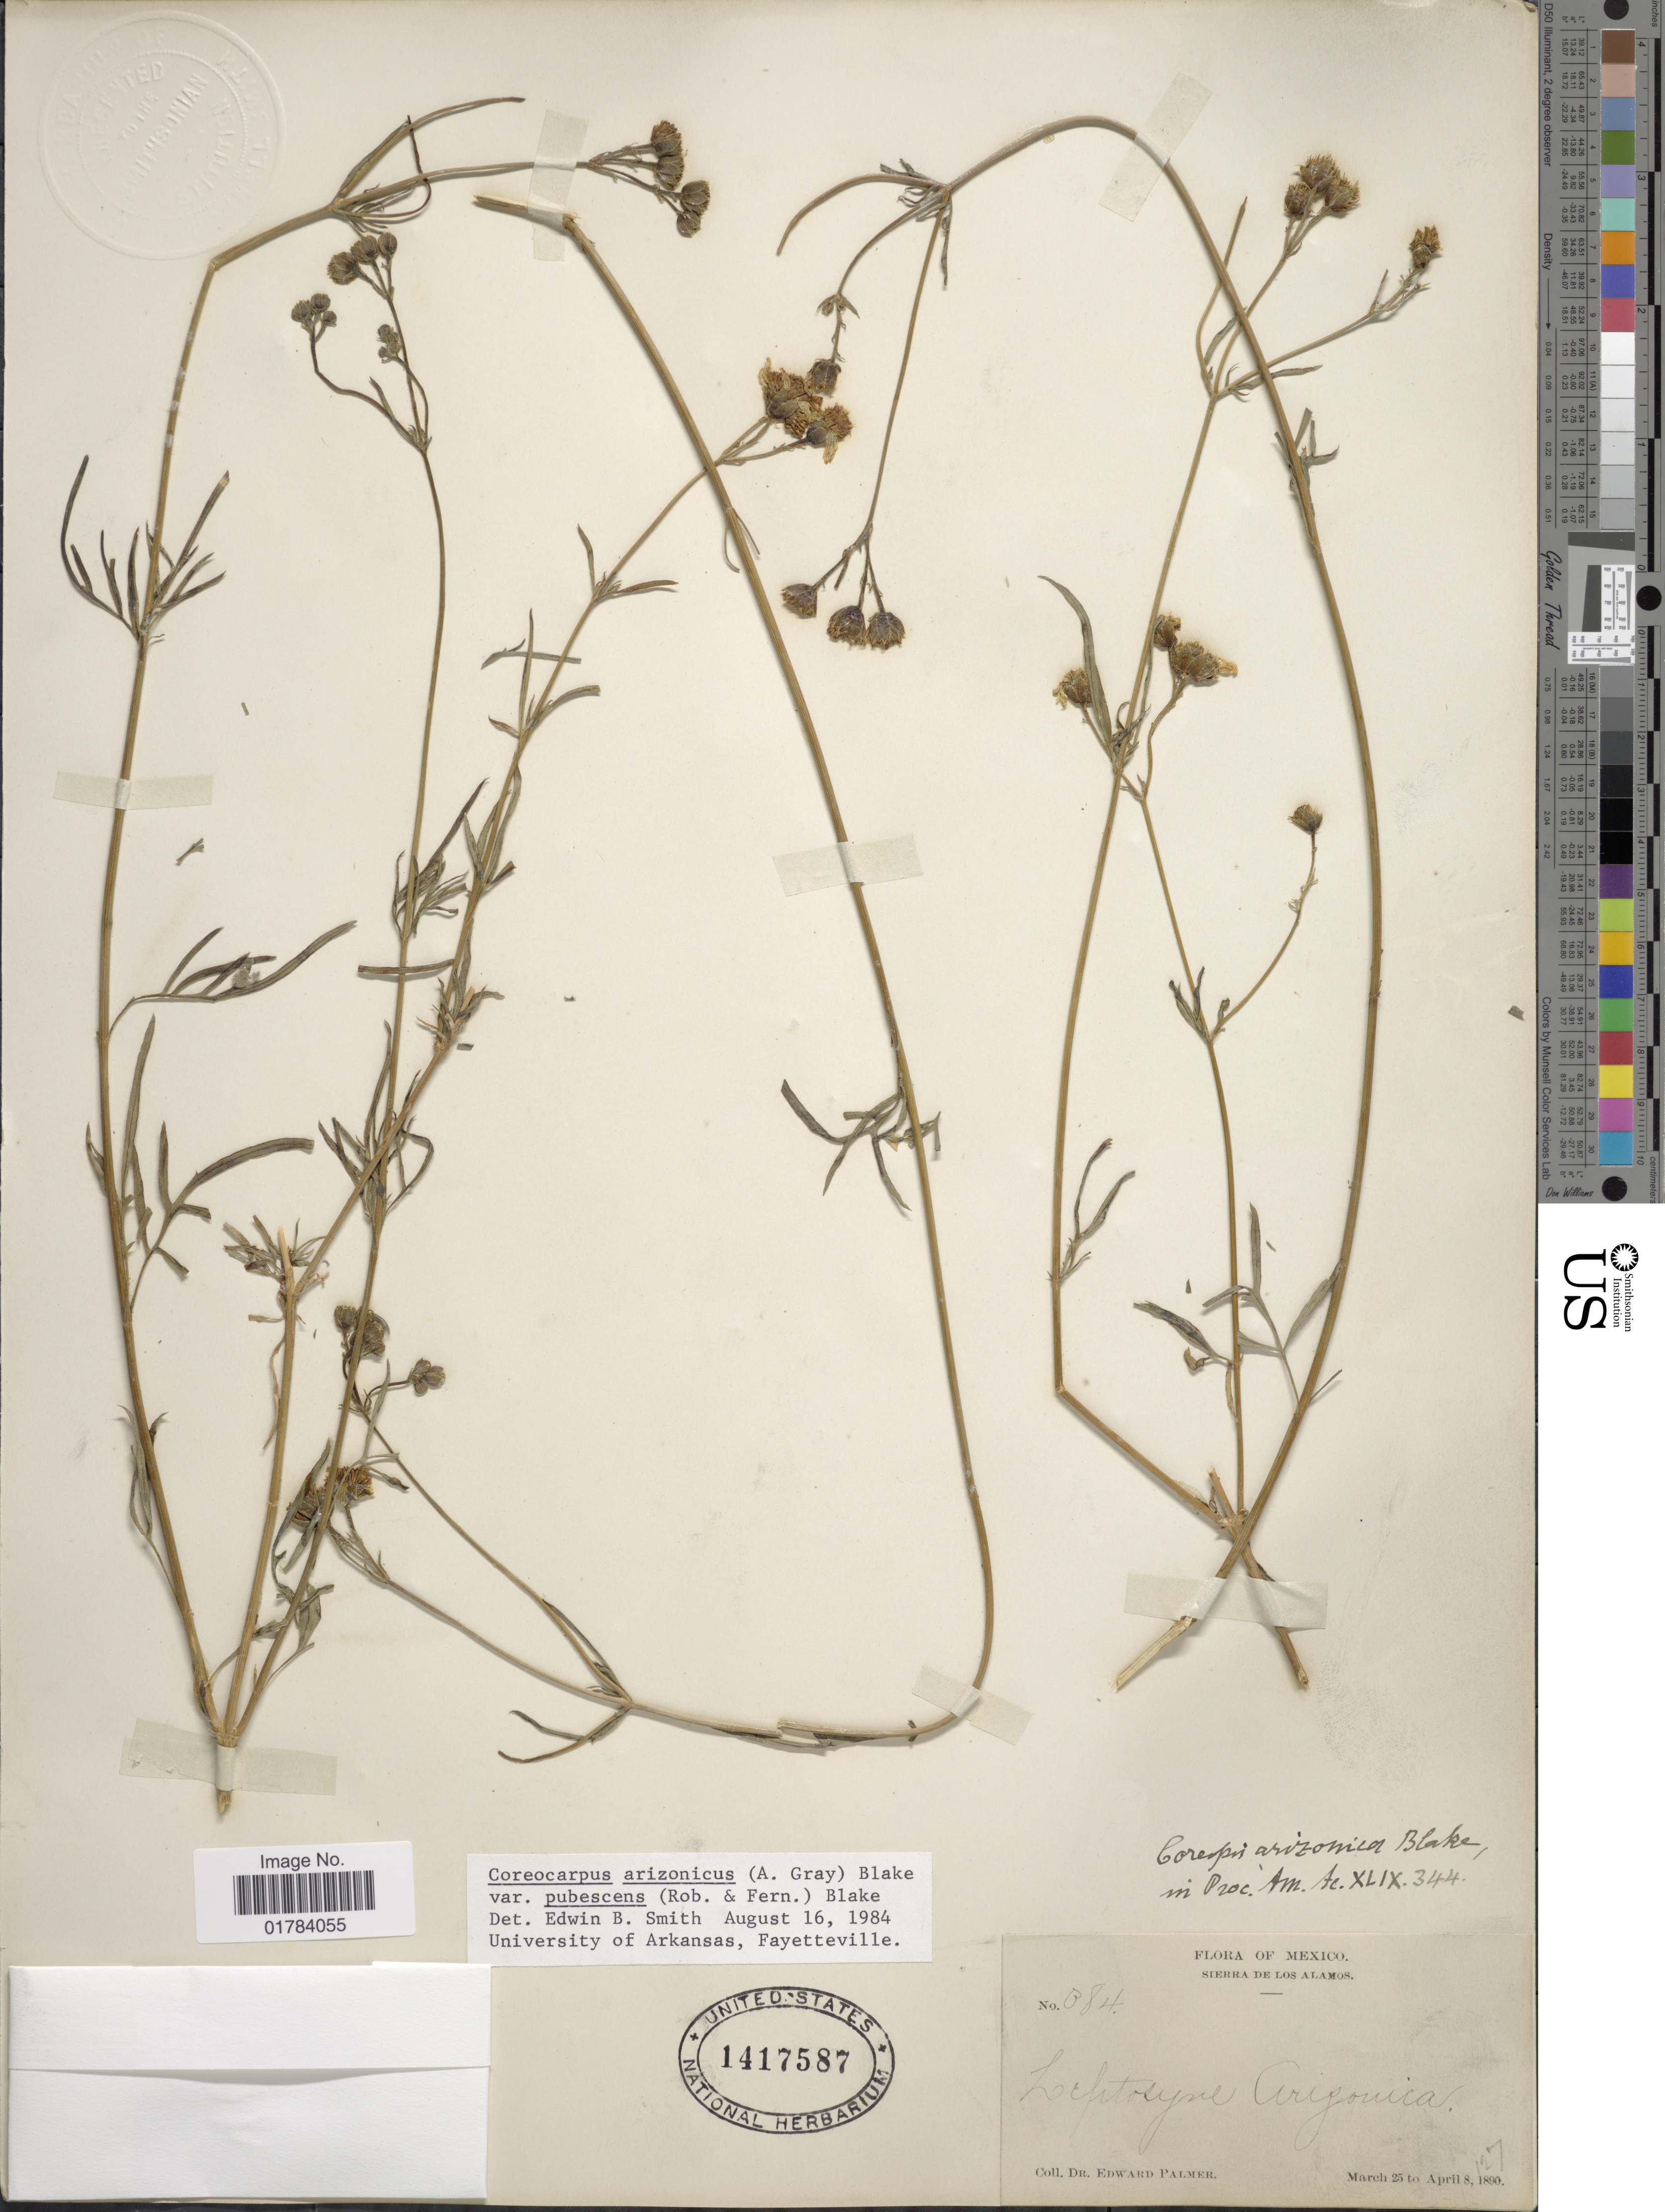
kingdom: Plantae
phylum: Tracheophyta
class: Magnoliopsida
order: Asterales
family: Asteraceae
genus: Coreocarpus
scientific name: Coreocarpus arizonicus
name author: (A. Gray) S.F. Blake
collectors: E. Palmer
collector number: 084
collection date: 1890-03-25/1890-04-08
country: Mexico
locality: Sierra de Los Alamos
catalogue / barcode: US 1417587